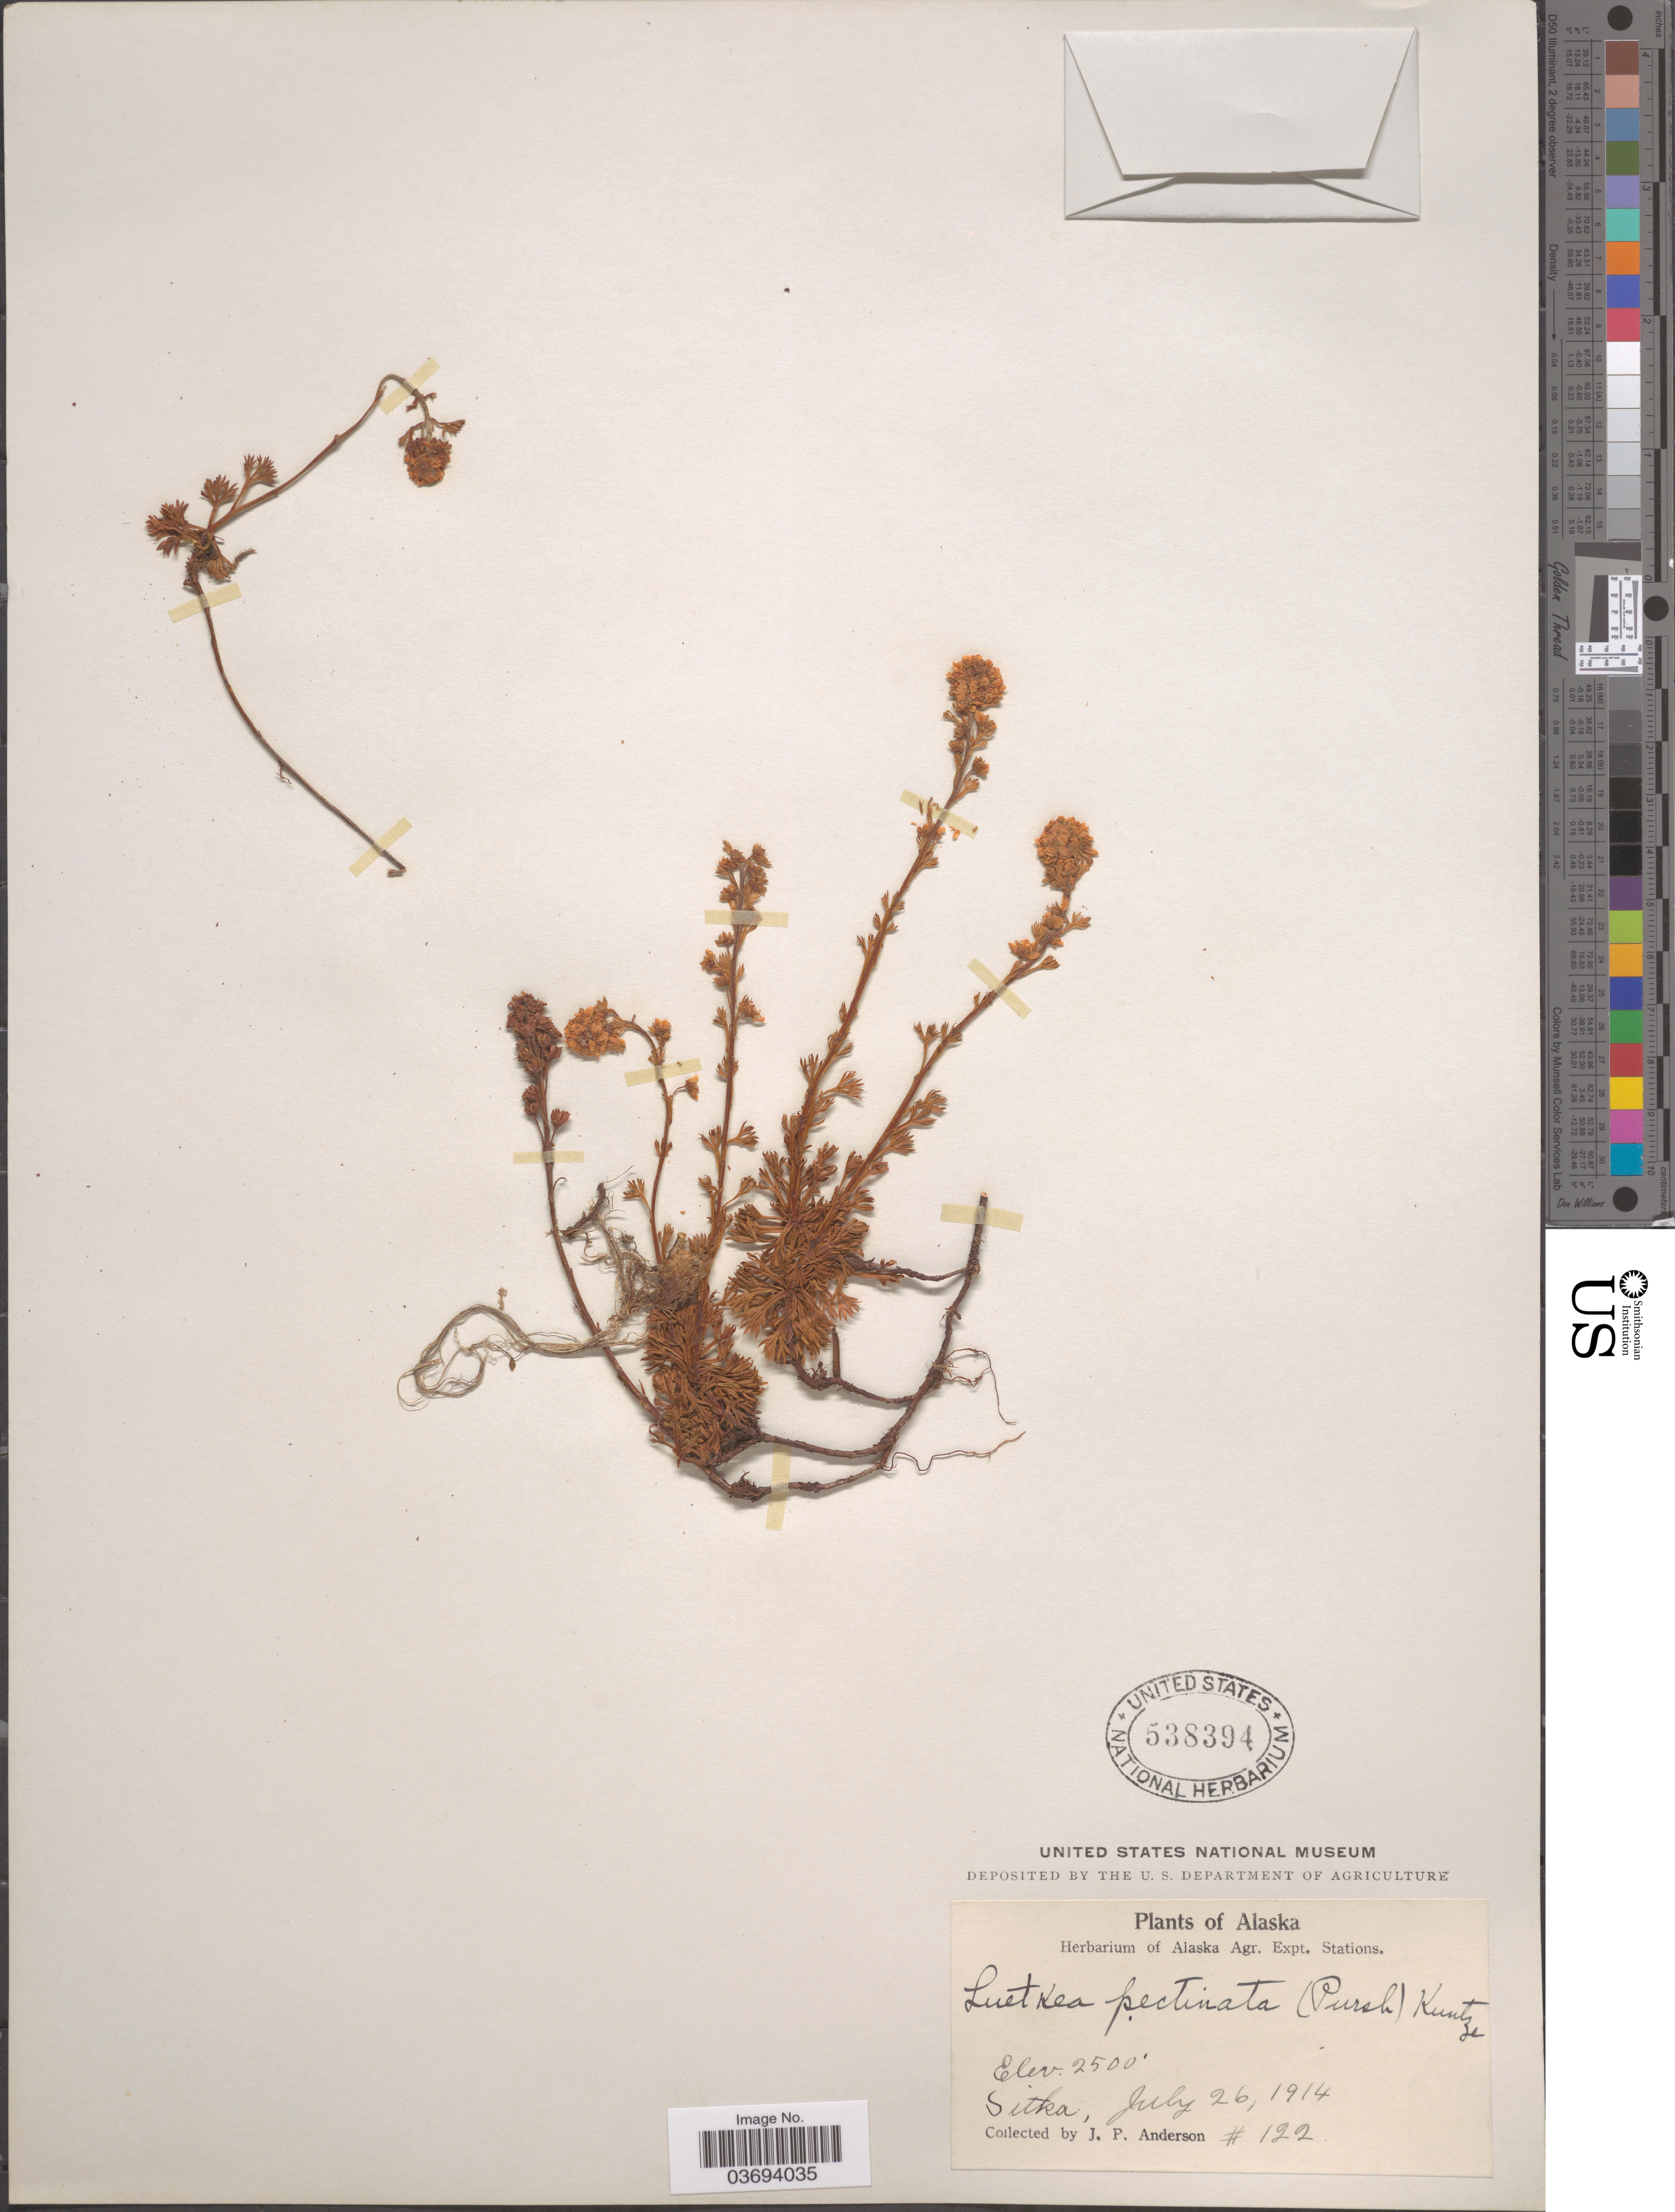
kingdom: Plantae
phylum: Tracheophyta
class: Magnoliopsida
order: Rosales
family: Rosaceae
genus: Luetkea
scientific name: Luetkea pectinata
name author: (Pursh) Kuntze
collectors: J. P. Anderson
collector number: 122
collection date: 1914-07-26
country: United States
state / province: Alaska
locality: Sitka.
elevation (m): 762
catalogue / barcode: US 538394